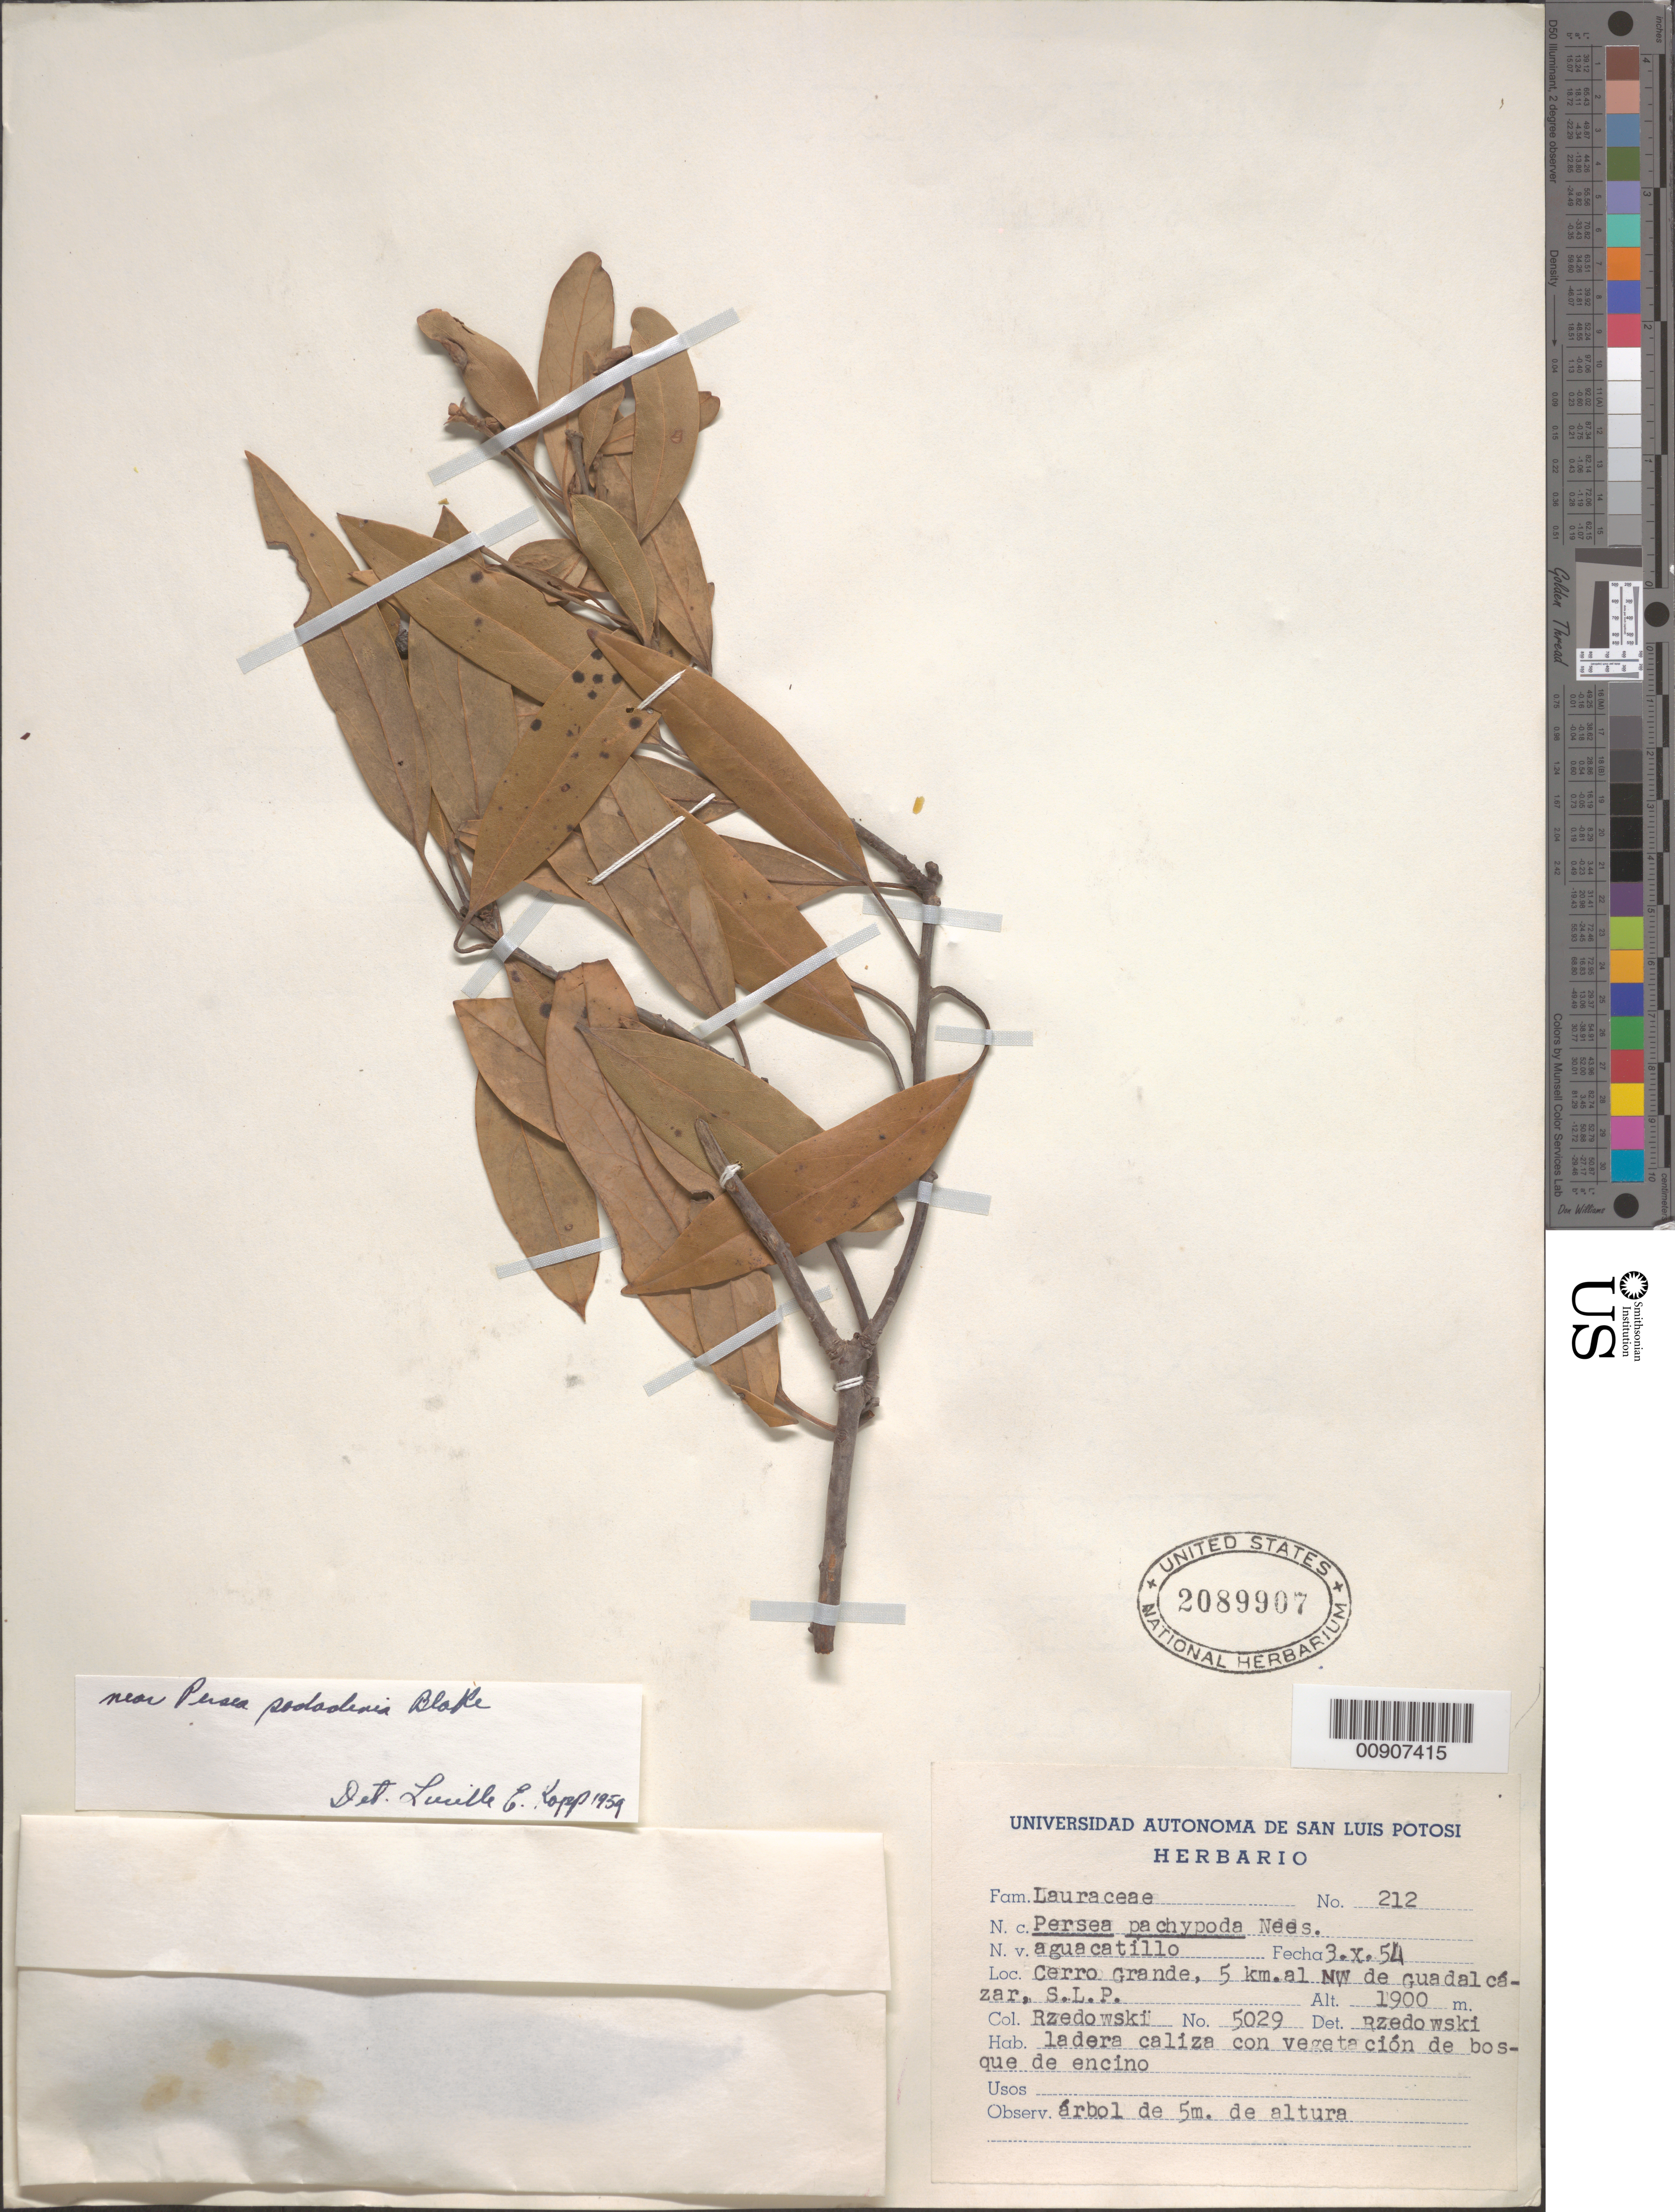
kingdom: Plantae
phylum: Tracheophyta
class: Magnoliopsida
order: Laurales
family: Lauraceae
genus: Persea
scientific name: Persea podadenia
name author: S.F. Blake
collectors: J. Rzedowski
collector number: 212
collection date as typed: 03 Oct 1954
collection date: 1954-10-03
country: Mexico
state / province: San Luis Potosí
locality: Cerro Grande, 5 km. al NW de Guadalcázar, San Luis Potosí.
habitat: Ladera caliza con vegetación de bosque encino.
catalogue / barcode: US 2089907